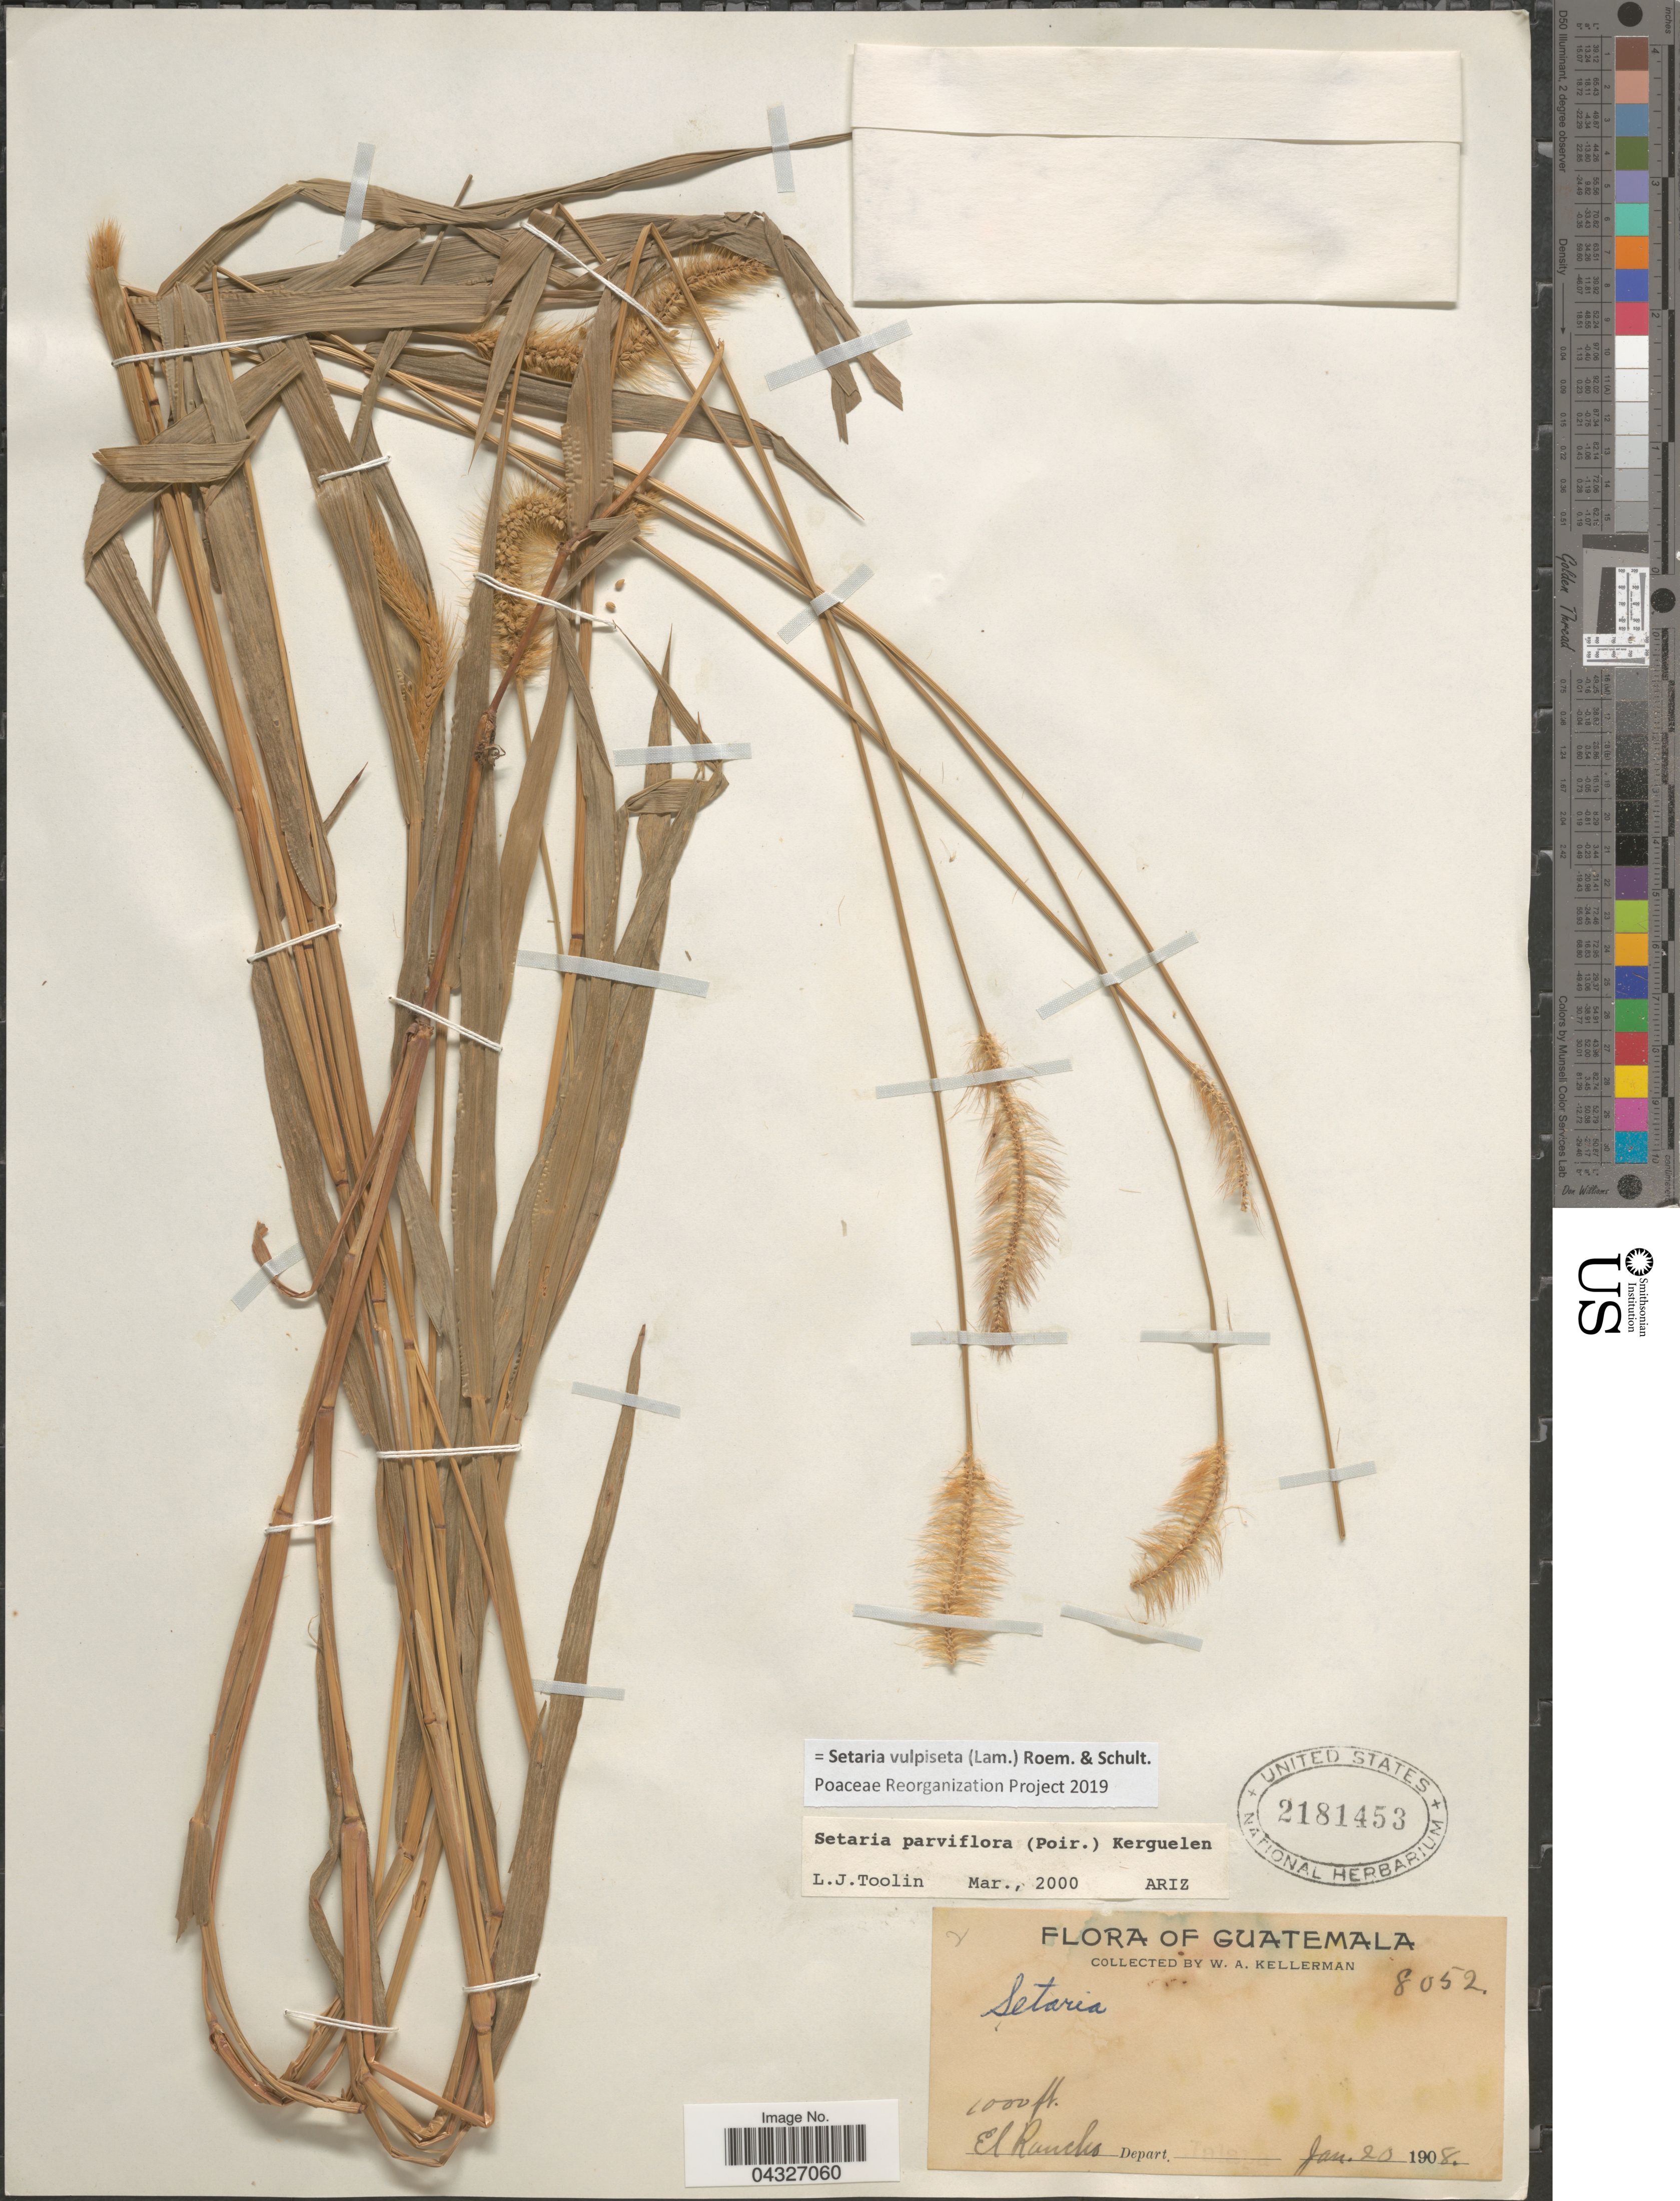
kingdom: Plantae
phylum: Tracheophyta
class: Liliopsida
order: Poales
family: Poaceae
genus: Setaria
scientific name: Setaria vulpiseta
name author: (Lam.) Roem. & Schult.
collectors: W. Kellerman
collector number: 8052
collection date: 1908-01-20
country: Guatemala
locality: El Rancho. Depart. Talapa.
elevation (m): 305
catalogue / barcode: US 2181453